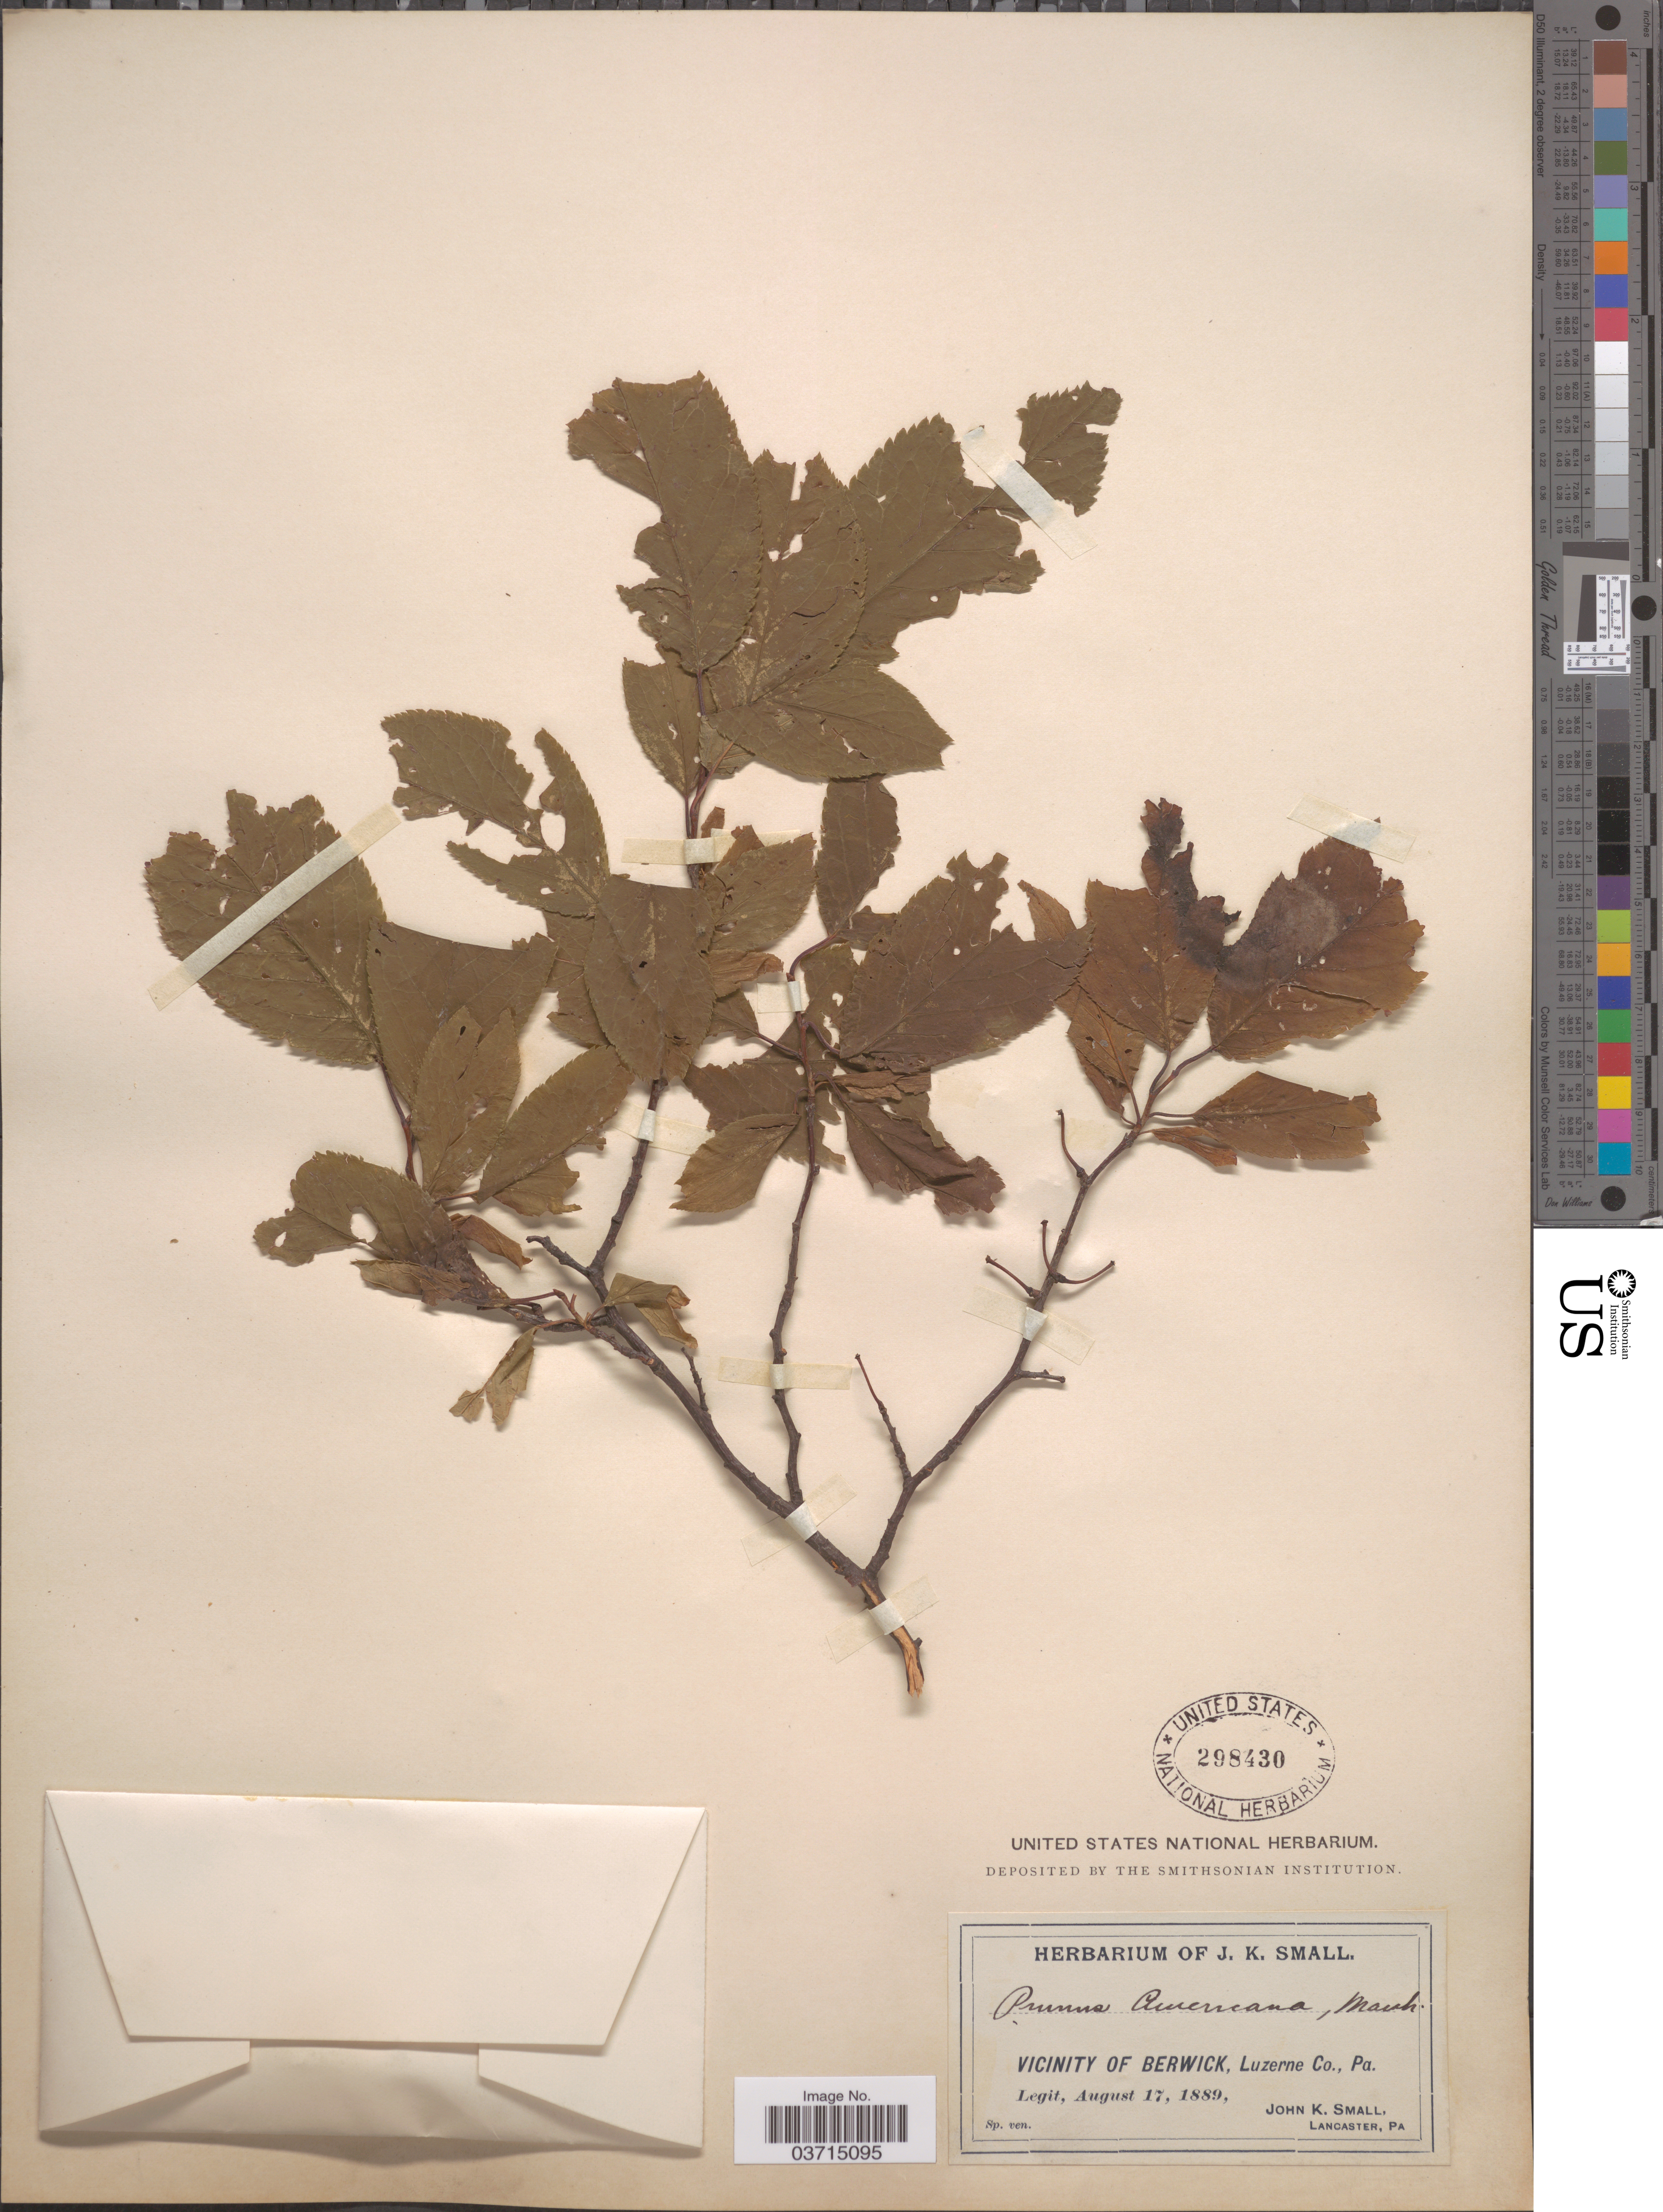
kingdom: Plantae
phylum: Tracheophyta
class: Magnoliopsida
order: Rosales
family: Rosaceae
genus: Prunus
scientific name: Prunus americana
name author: Marshall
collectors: J. K. Small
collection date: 1889-08-17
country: United States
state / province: Pennsylvania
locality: Vicinity of Berwick, Luzerne Co.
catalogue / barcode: US 298430